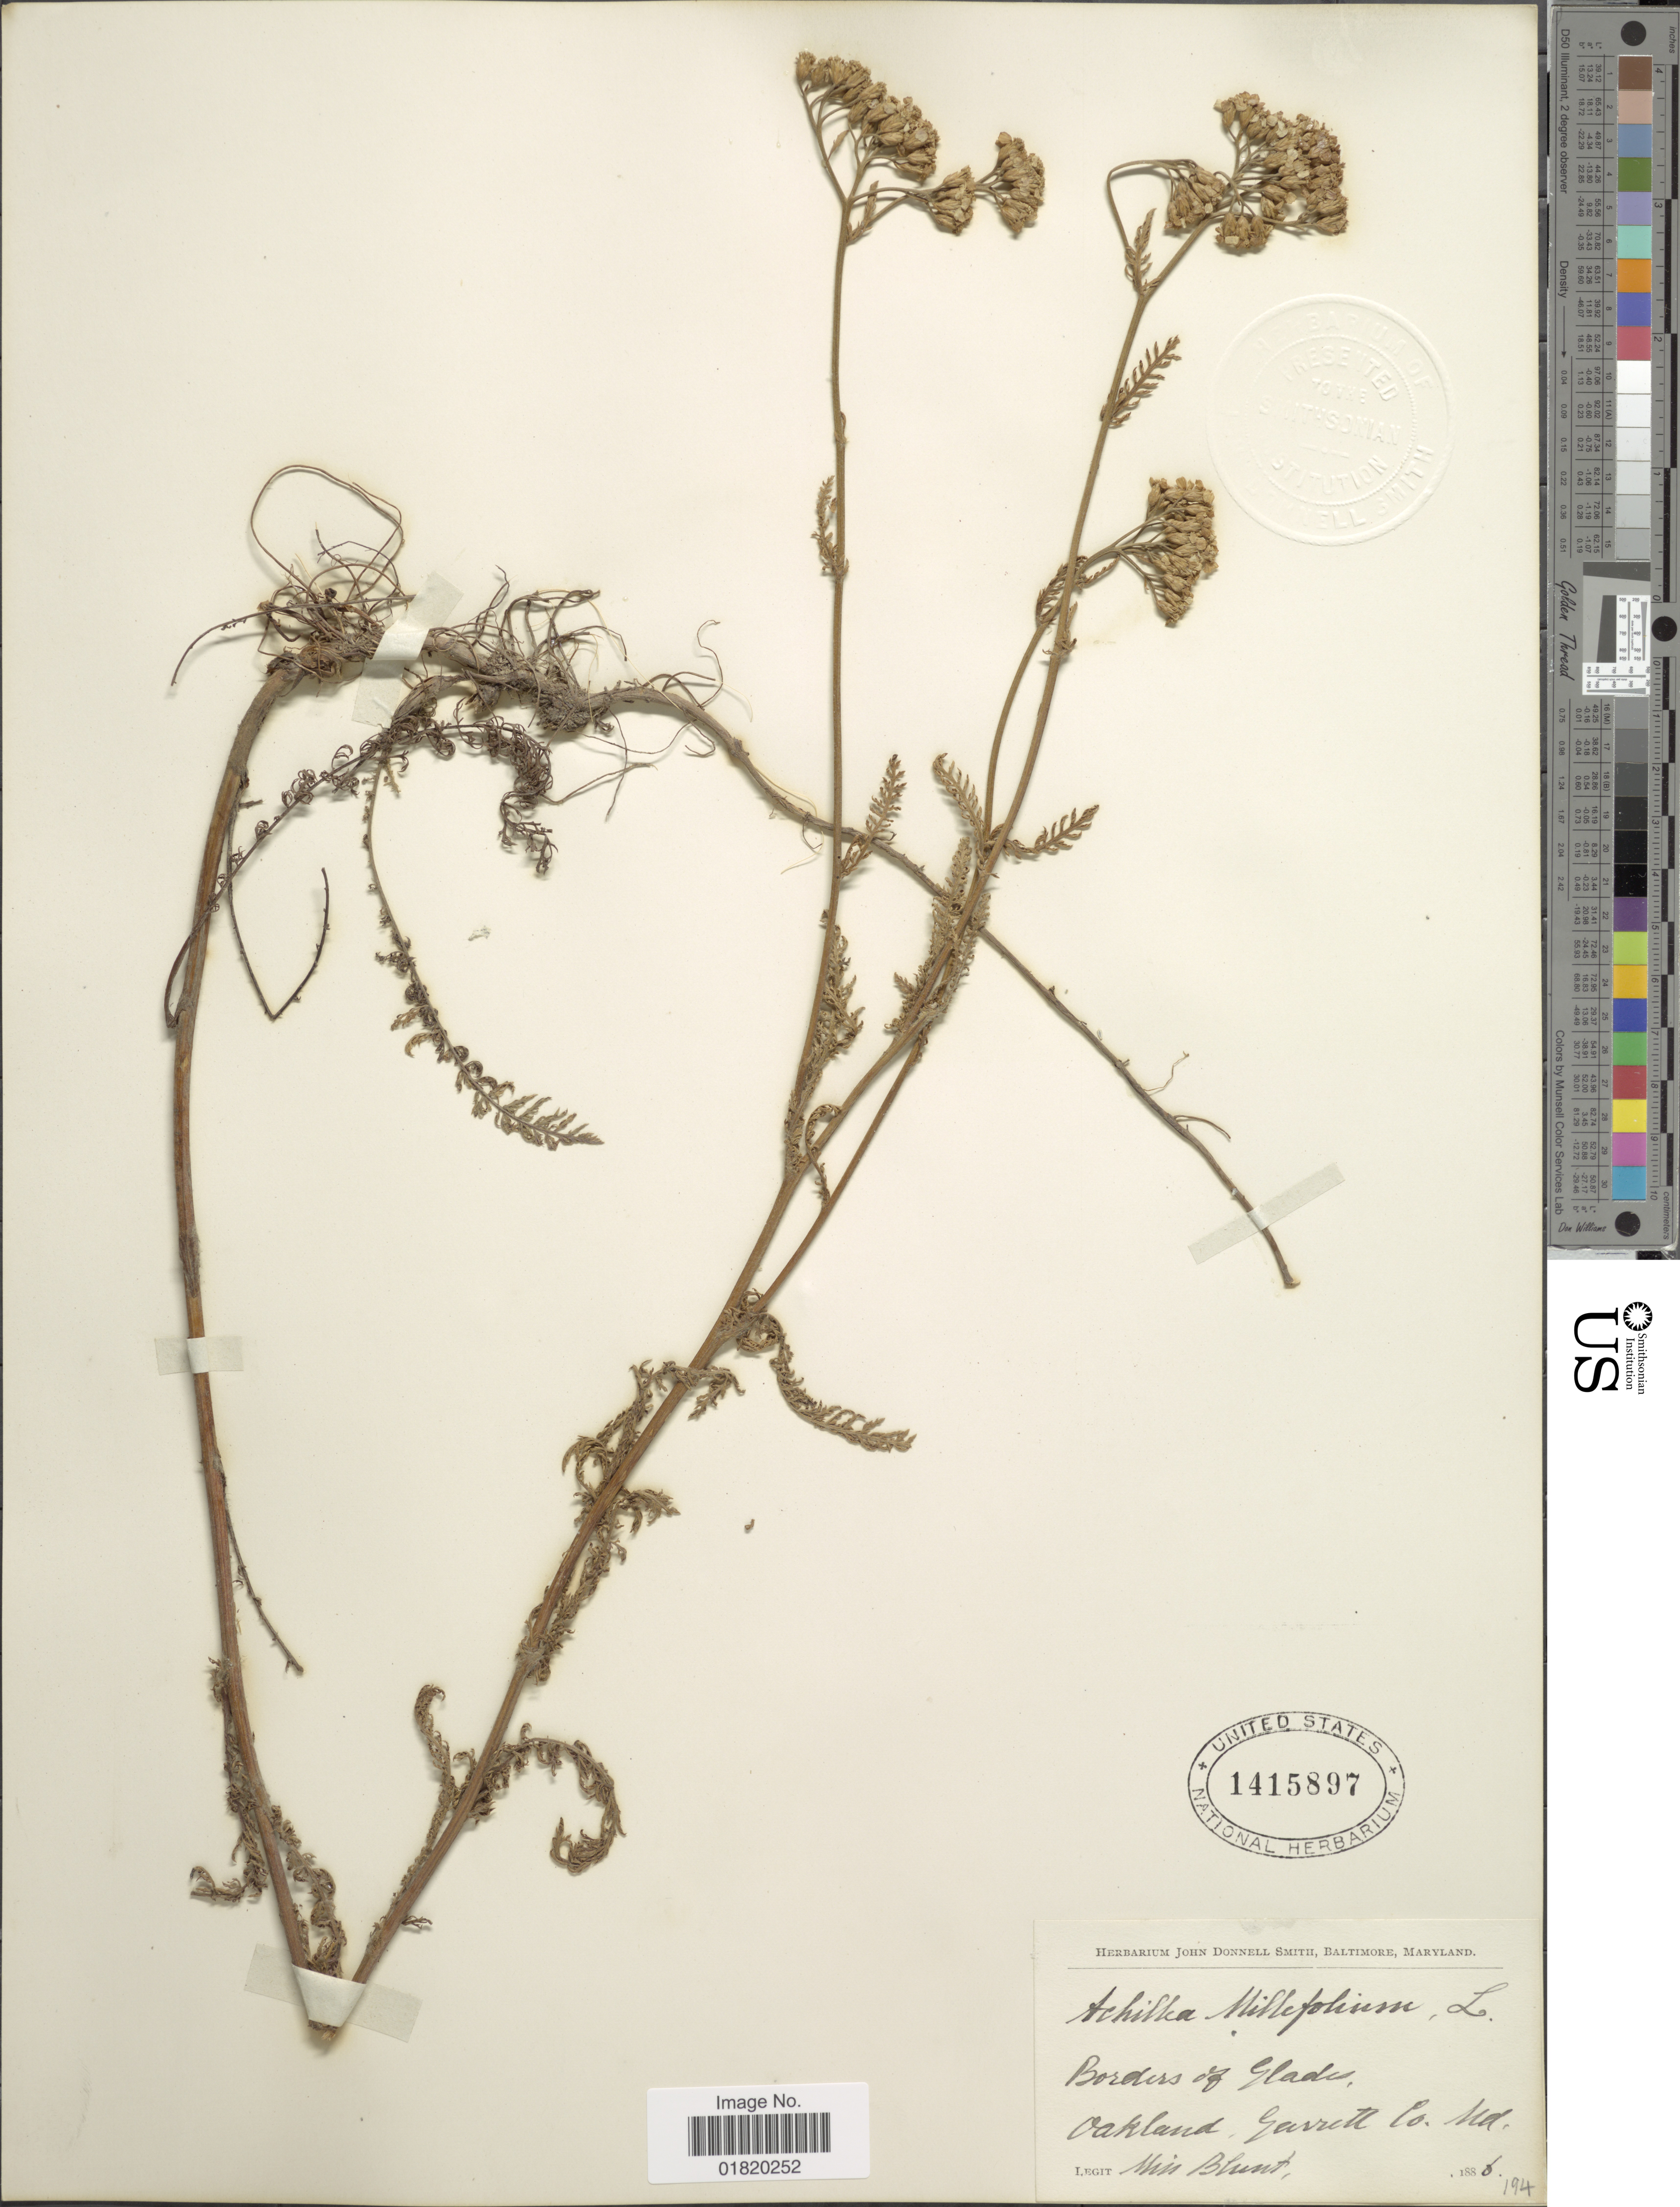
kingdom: Plantae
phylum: Tracheophyta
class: Magnoliopsida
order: Asterales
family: Asteraceae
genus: Achillea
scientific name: Achillea millefolium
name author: L.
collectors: Blunt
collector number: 194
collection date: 1886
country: United States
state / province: Maryland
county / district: Garrett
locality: Borders of glades, Oakland, Garrett Co.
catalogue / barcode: US 1415897